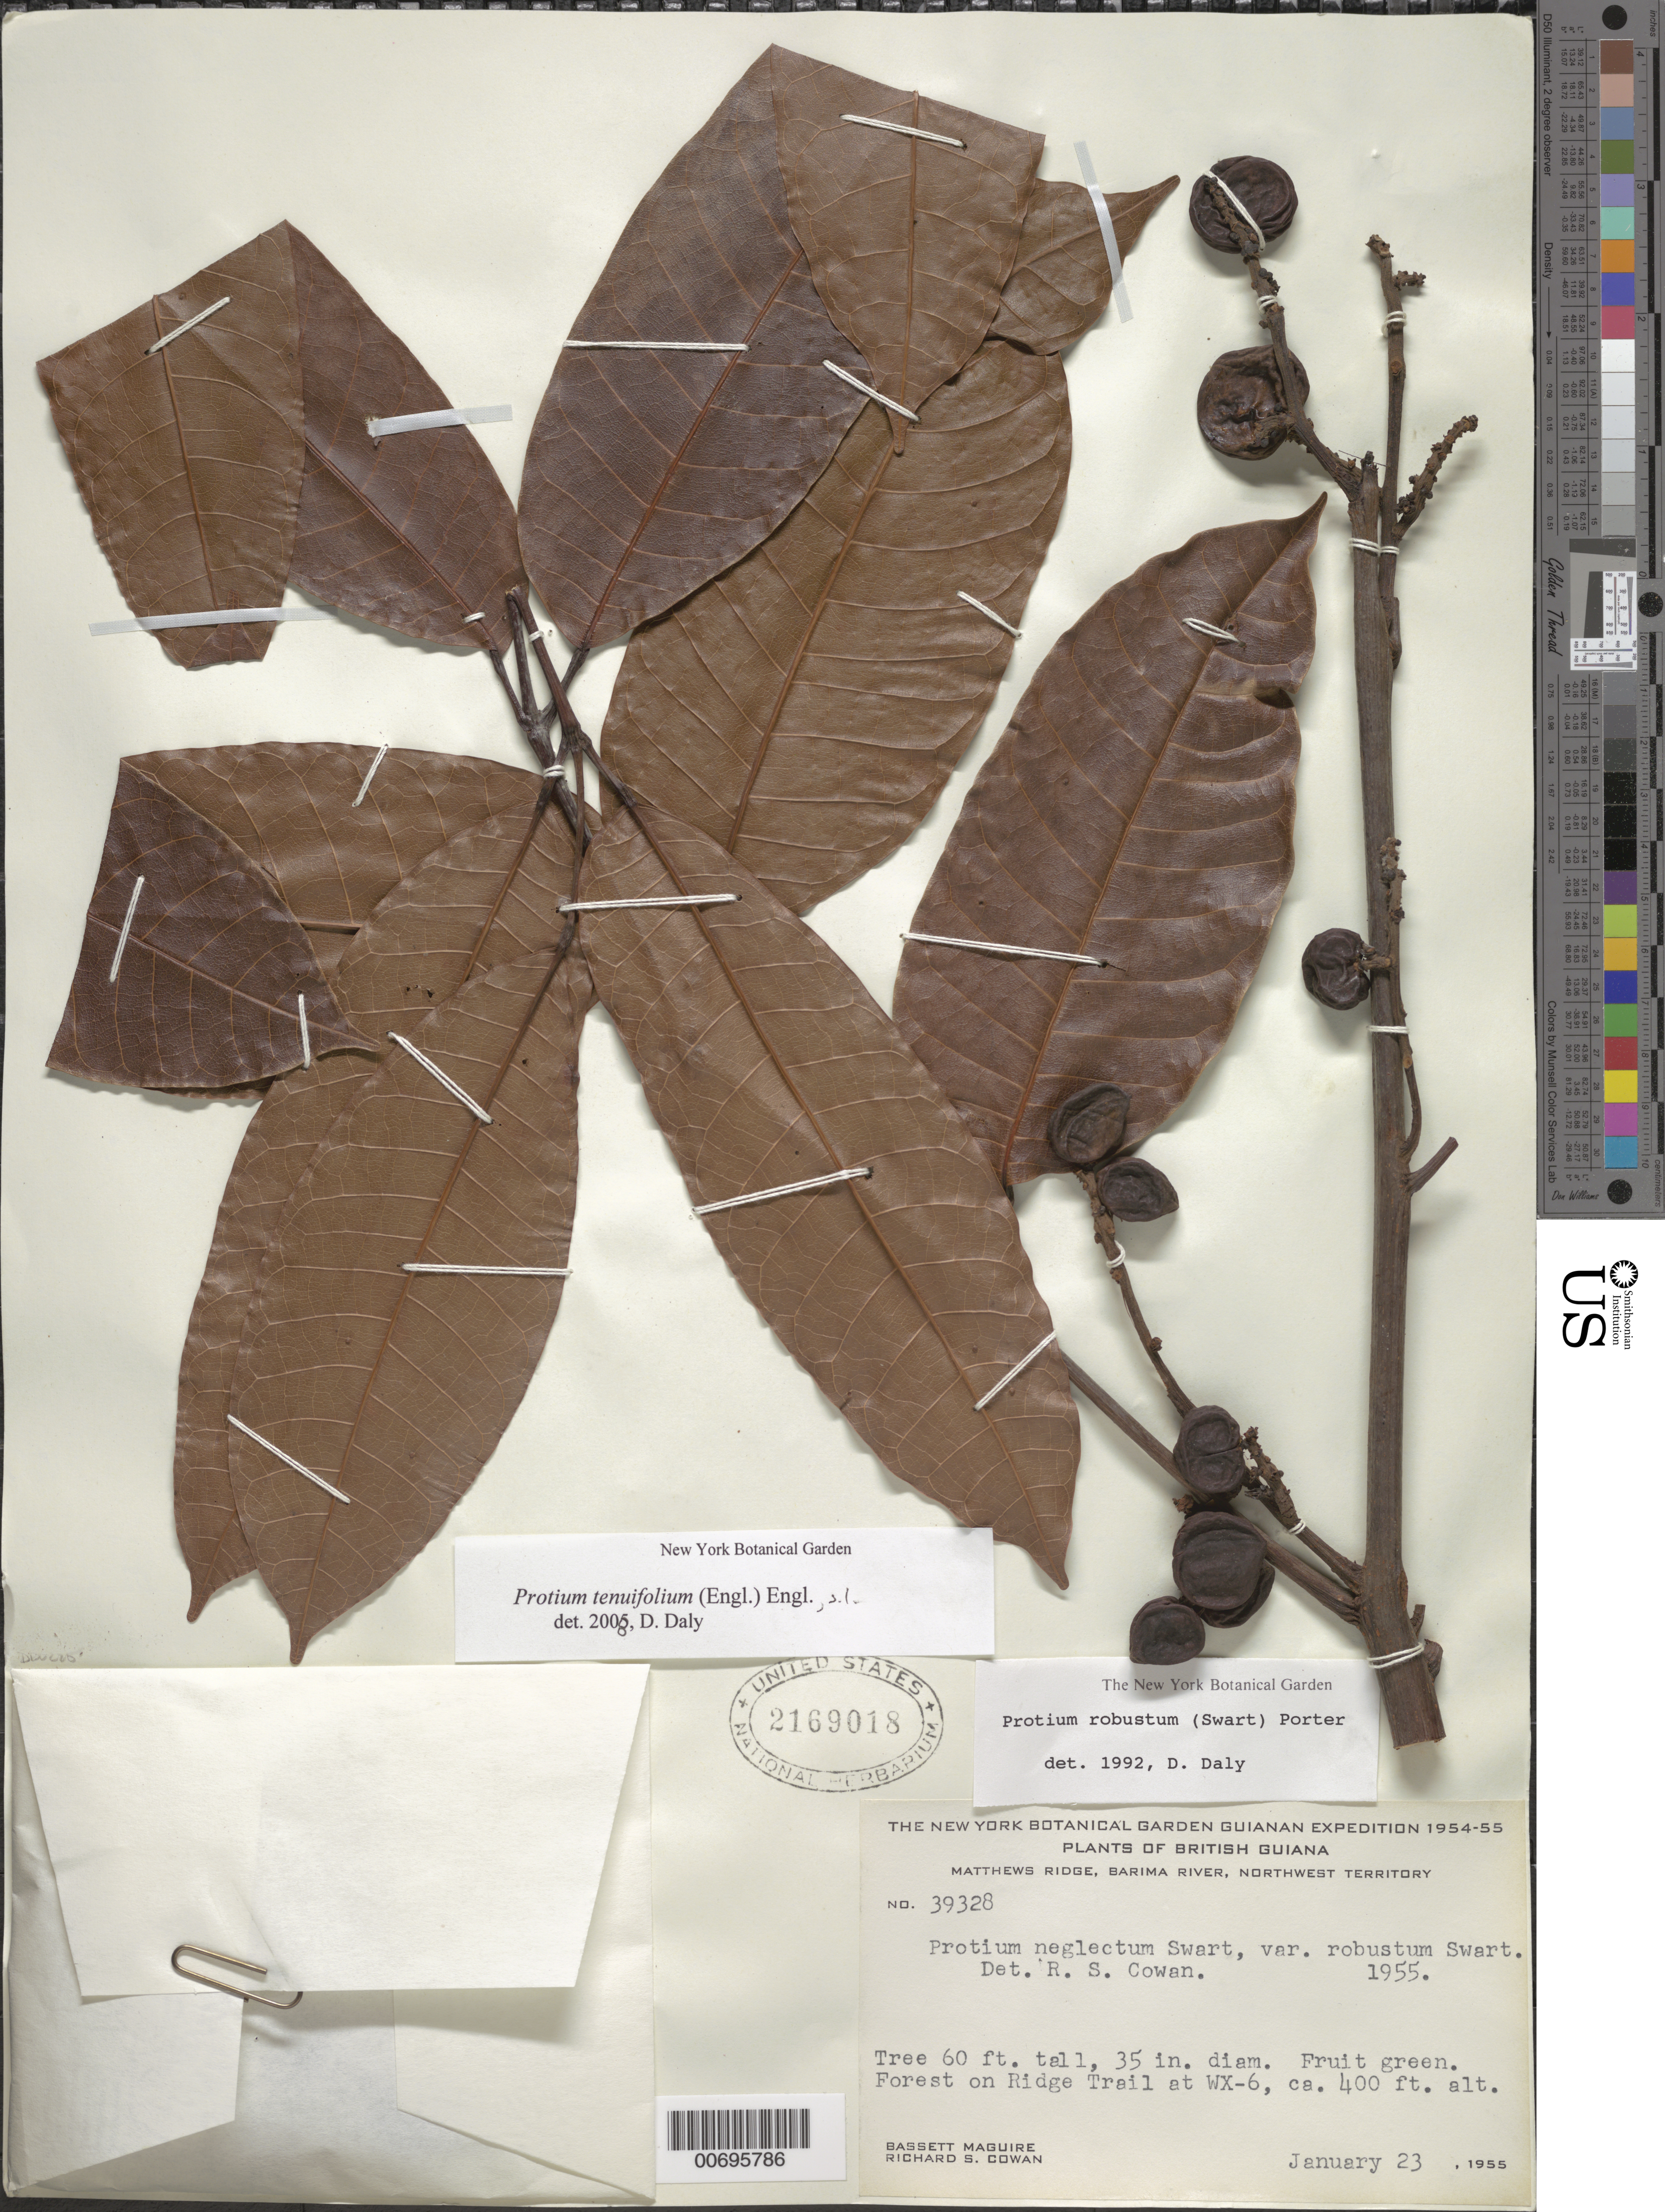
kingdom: Plantae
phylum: Tracheophyta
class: Magnoliopsida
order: Sapindales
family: Burseraceae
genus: Protium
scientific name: Protium tenuifolium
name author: (Engl.) Engl.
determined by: Daly, D. C.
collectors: B. Maguire & R. S. Cowan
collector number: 39328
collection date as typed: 23-Jan-55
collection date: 1955-01-23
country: Guyana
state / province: Barima-Waini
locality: Barima R., Matthews Ridge, Ridge Trail at WX-6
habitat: Forest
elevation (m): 122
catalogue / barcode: US 2169018